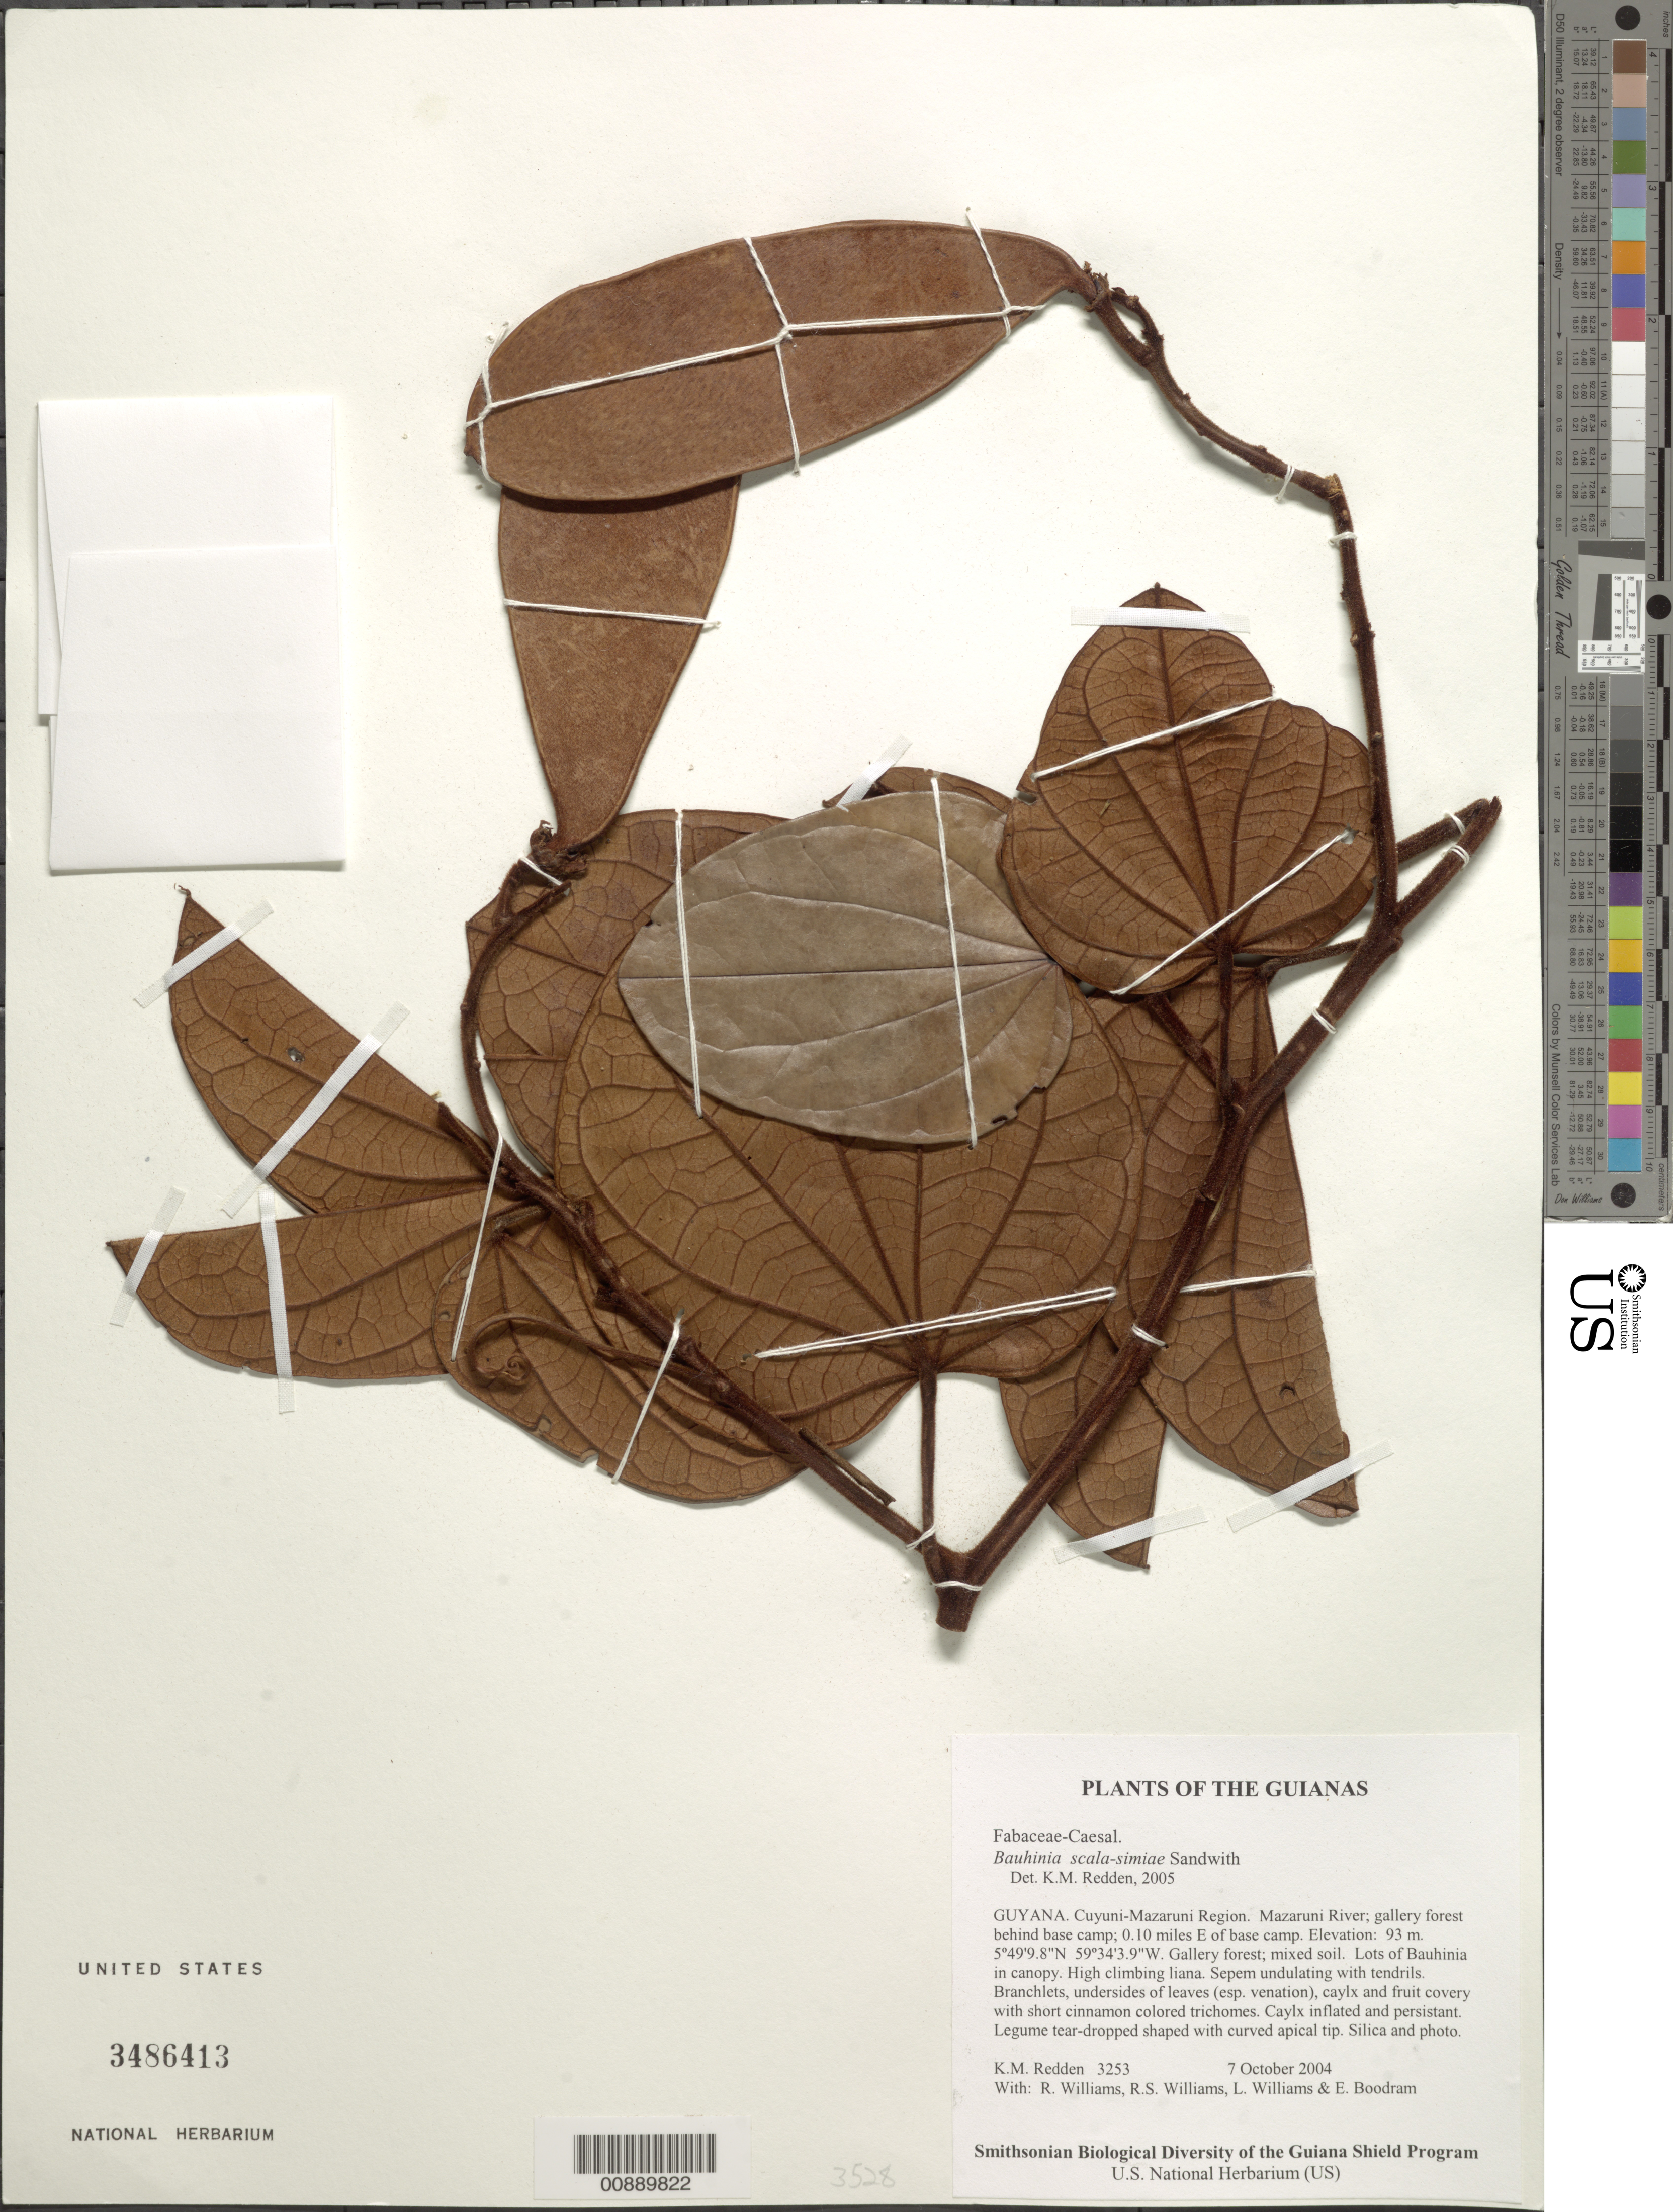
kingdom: Plantae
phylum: Tracheophyta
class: Magnoliopsida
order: Fabales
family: Fabaceae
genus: Bauhinia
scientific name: Bauhinia scala-simiae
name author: Sandwith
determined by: Redden, K. M.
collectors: K. M. Redden, R. Williams, R. S. Williams, L. Williams & E. Boodram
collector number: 3253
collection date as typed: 7 October 2004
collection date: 2004-10-07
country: Guyana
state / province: Cuyuni-Mazaruni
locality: Mazaruni River; gallery forest behind base camp; 0.10 miles E of base camp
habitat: Gallery forest; mixed soil. Lots of Bauhinia in canopy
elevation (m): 93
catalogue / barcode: US 3486413